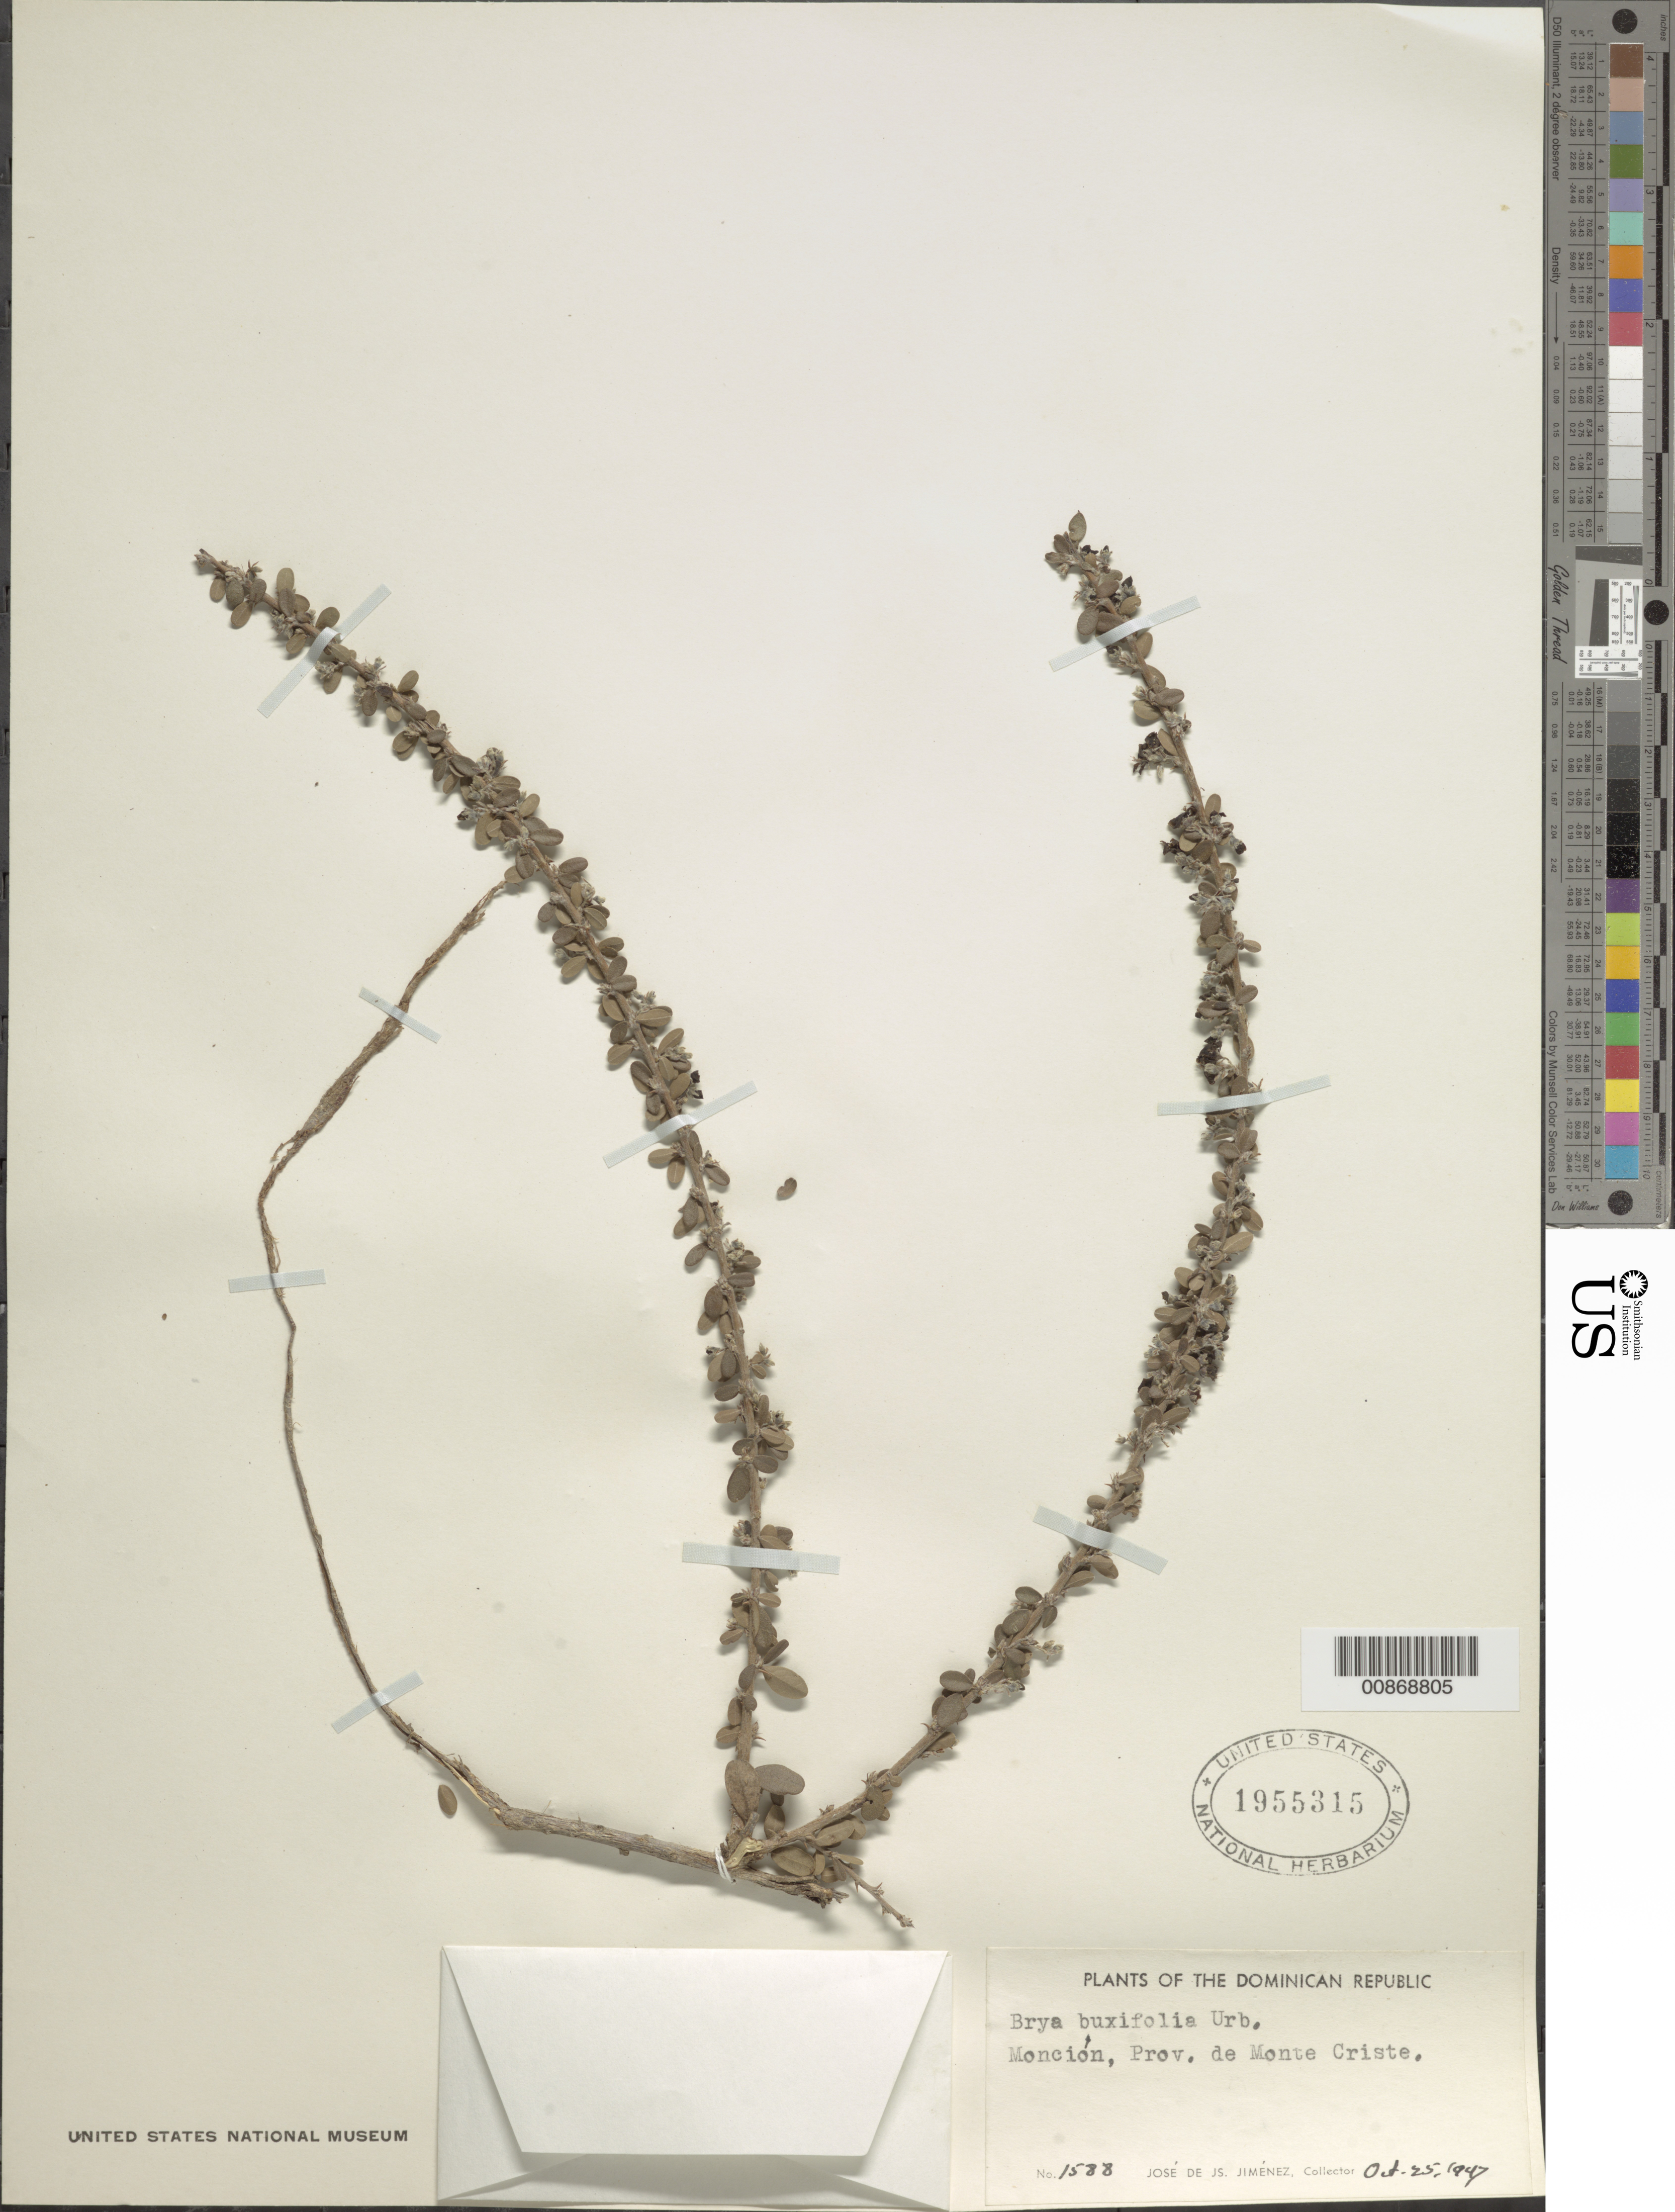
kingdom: Plantae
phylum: Tracheophyta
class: Magnoliopsida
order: Fabales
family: Fabaceae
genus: Brya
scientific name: Brya buxifolia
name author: (Murray) Urb.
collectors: J. J. Jiménez Almonte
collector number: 1588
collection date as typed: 25 Oct 1947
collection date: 1947-10-25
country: Dominican Republic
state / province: Monte Cristi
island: Hispaniola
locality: Monción.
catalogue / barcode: US 1955315